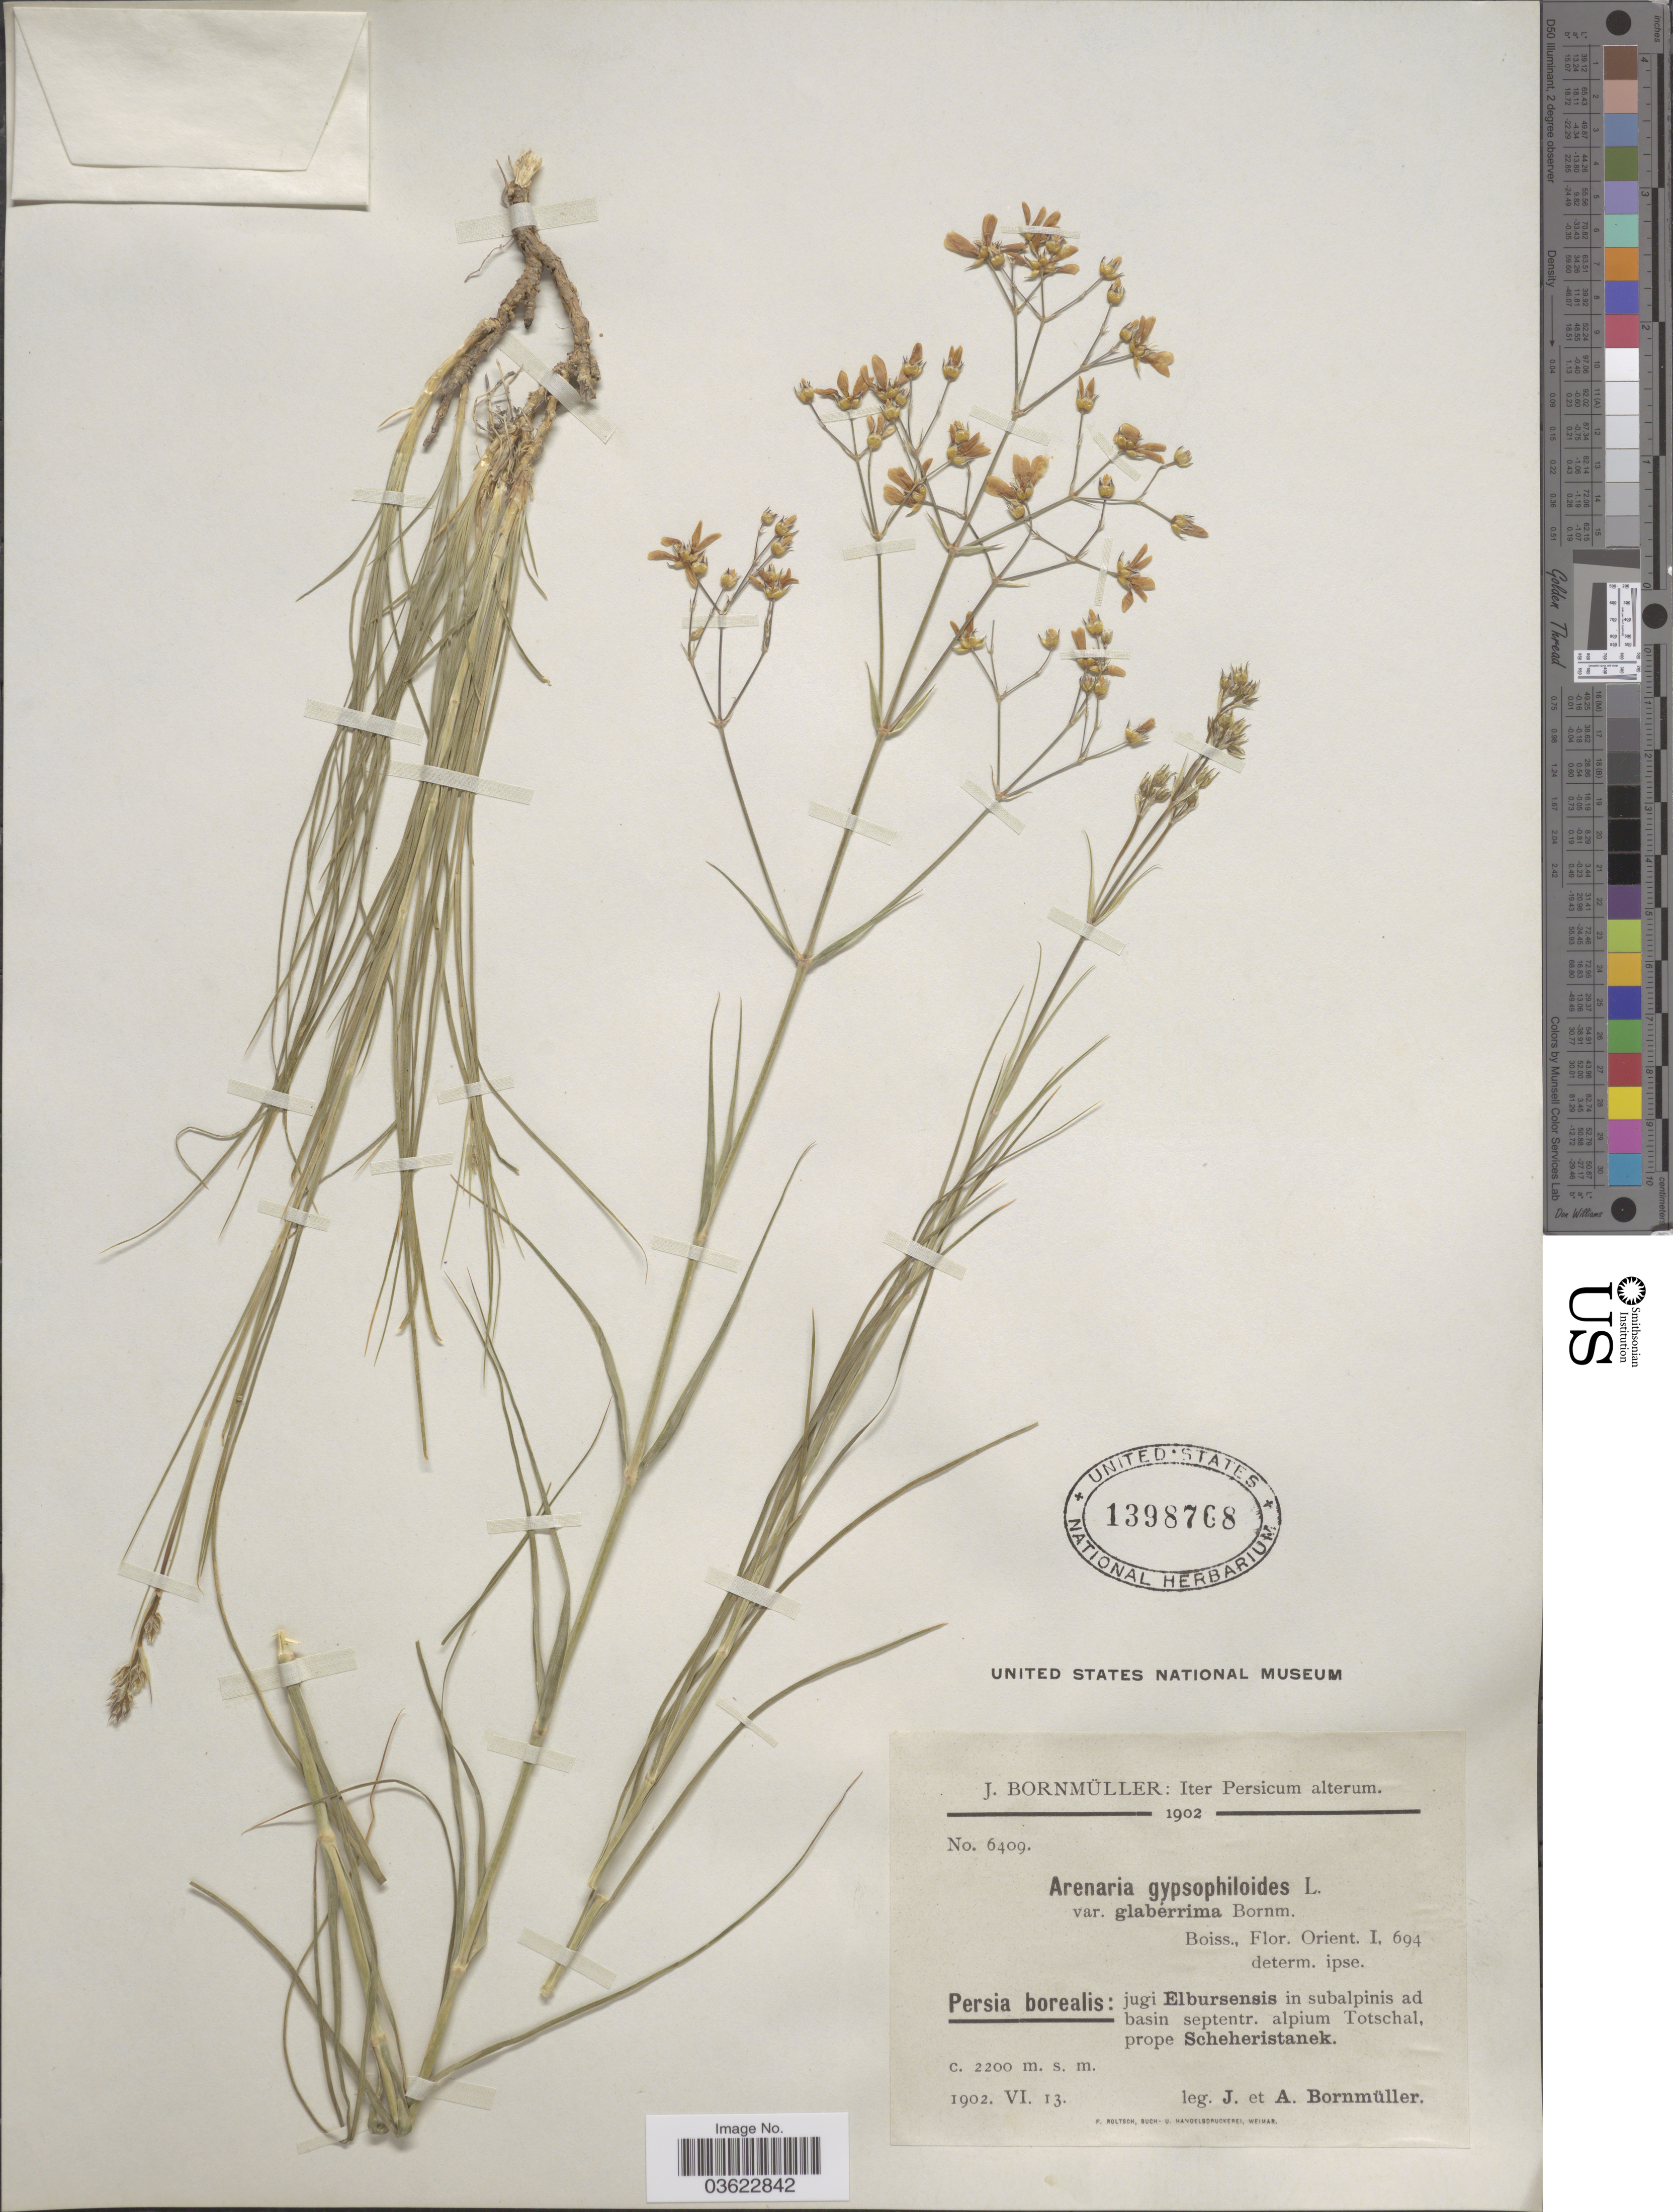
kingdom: Plantae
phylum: Tracheophyta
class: Magnoliopsida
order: Caryophyllales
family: Caryophyllaceae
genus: Eremogone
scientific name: Eremogone gypsophiloides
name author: (L.) Fenzl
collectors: J. Bornmüller & A. Bornmüller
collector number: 6409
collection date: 1902-06-13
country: Iran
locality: Iter Persicum alterum. Persia borealis: jugi Elbursensis in subalpinis ad basin septentr. alpium Totschal, prope Scheheristanek.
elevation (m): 2200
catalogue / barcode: US 1398768